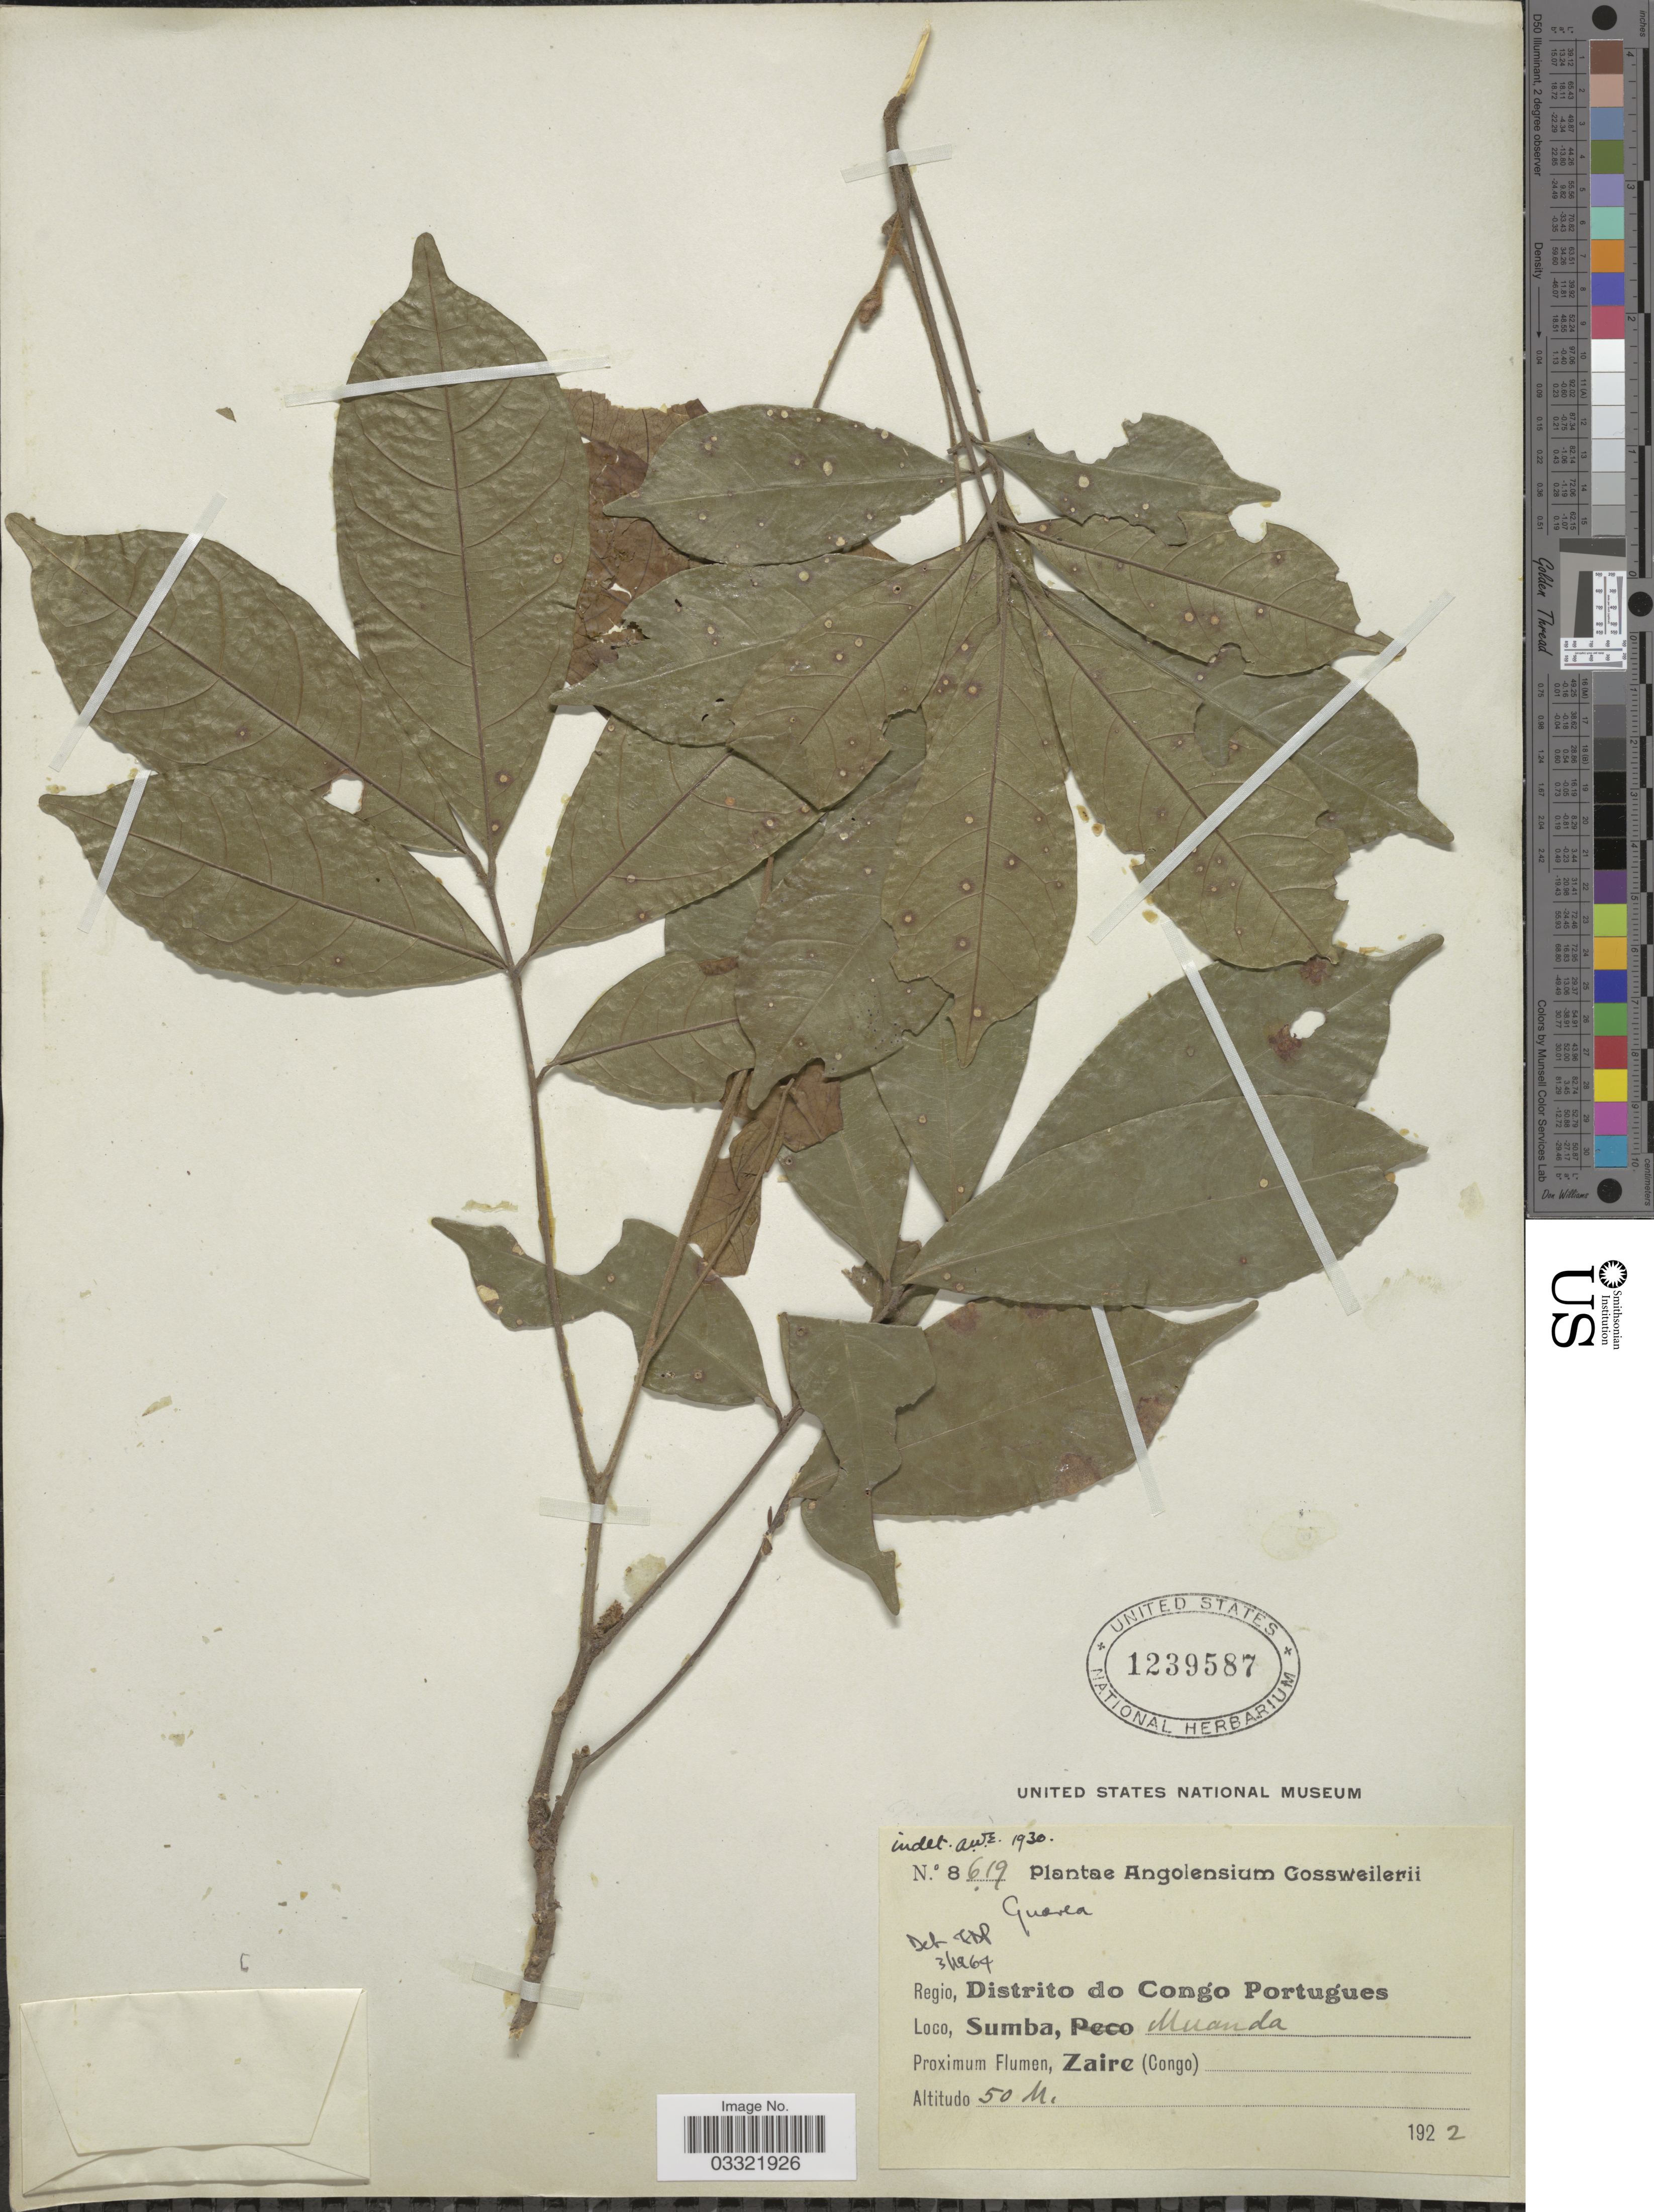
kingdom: Plantae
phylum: Tracheophyta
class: Magnoliopsida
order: Sapindales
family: Meliaceae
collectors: -. Gossweiler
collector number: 8619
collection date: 1922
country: Angola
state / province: Zaire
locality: Regio, Distrito do Congo Portugues, Sumba, Muanda, Zaire (Congo).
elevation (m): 50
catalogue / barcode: US 1239587